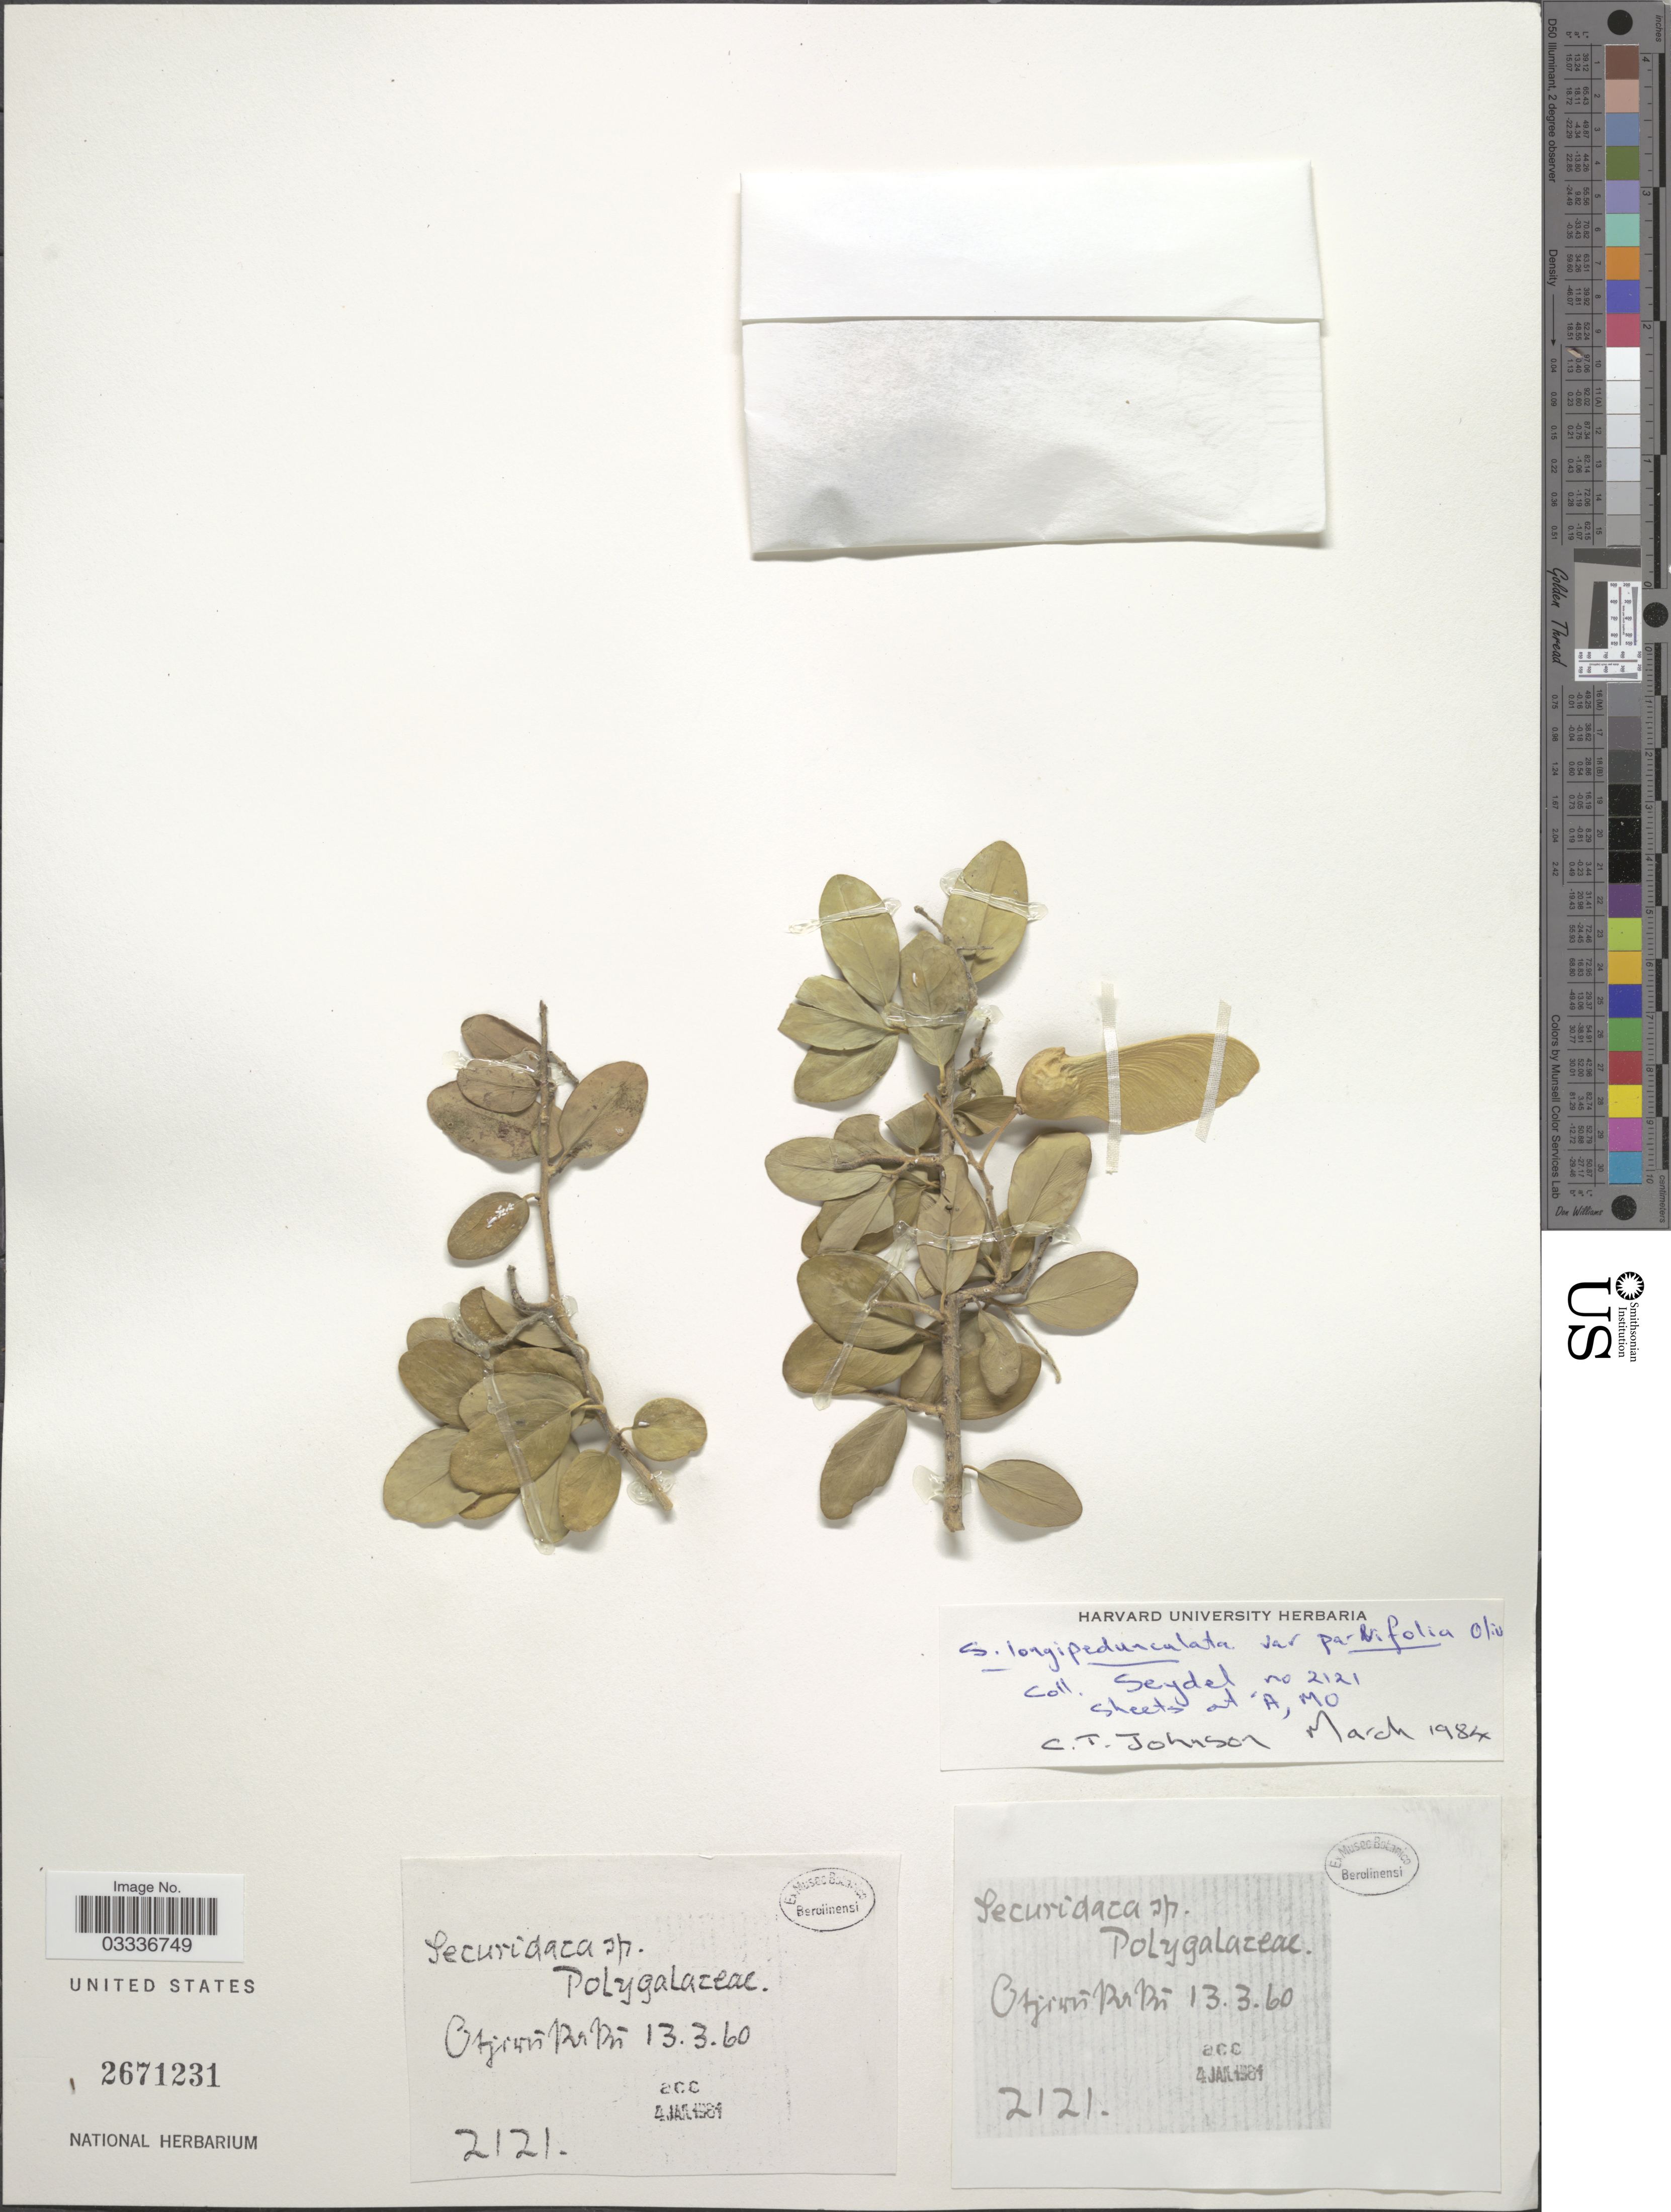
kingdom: Plantae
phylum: Tracheophyta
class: Magnoliopsida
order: Fabales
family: Polygalaceae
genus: Securidaca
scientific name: Securidaca longepedunculata var. parvifolia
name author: Oliv.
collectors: -. Seydel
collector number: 2121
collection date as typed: Transcribed d/m/y: 13/3/60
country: Namibia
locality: Otjirukaku.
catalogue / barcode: US 2671231